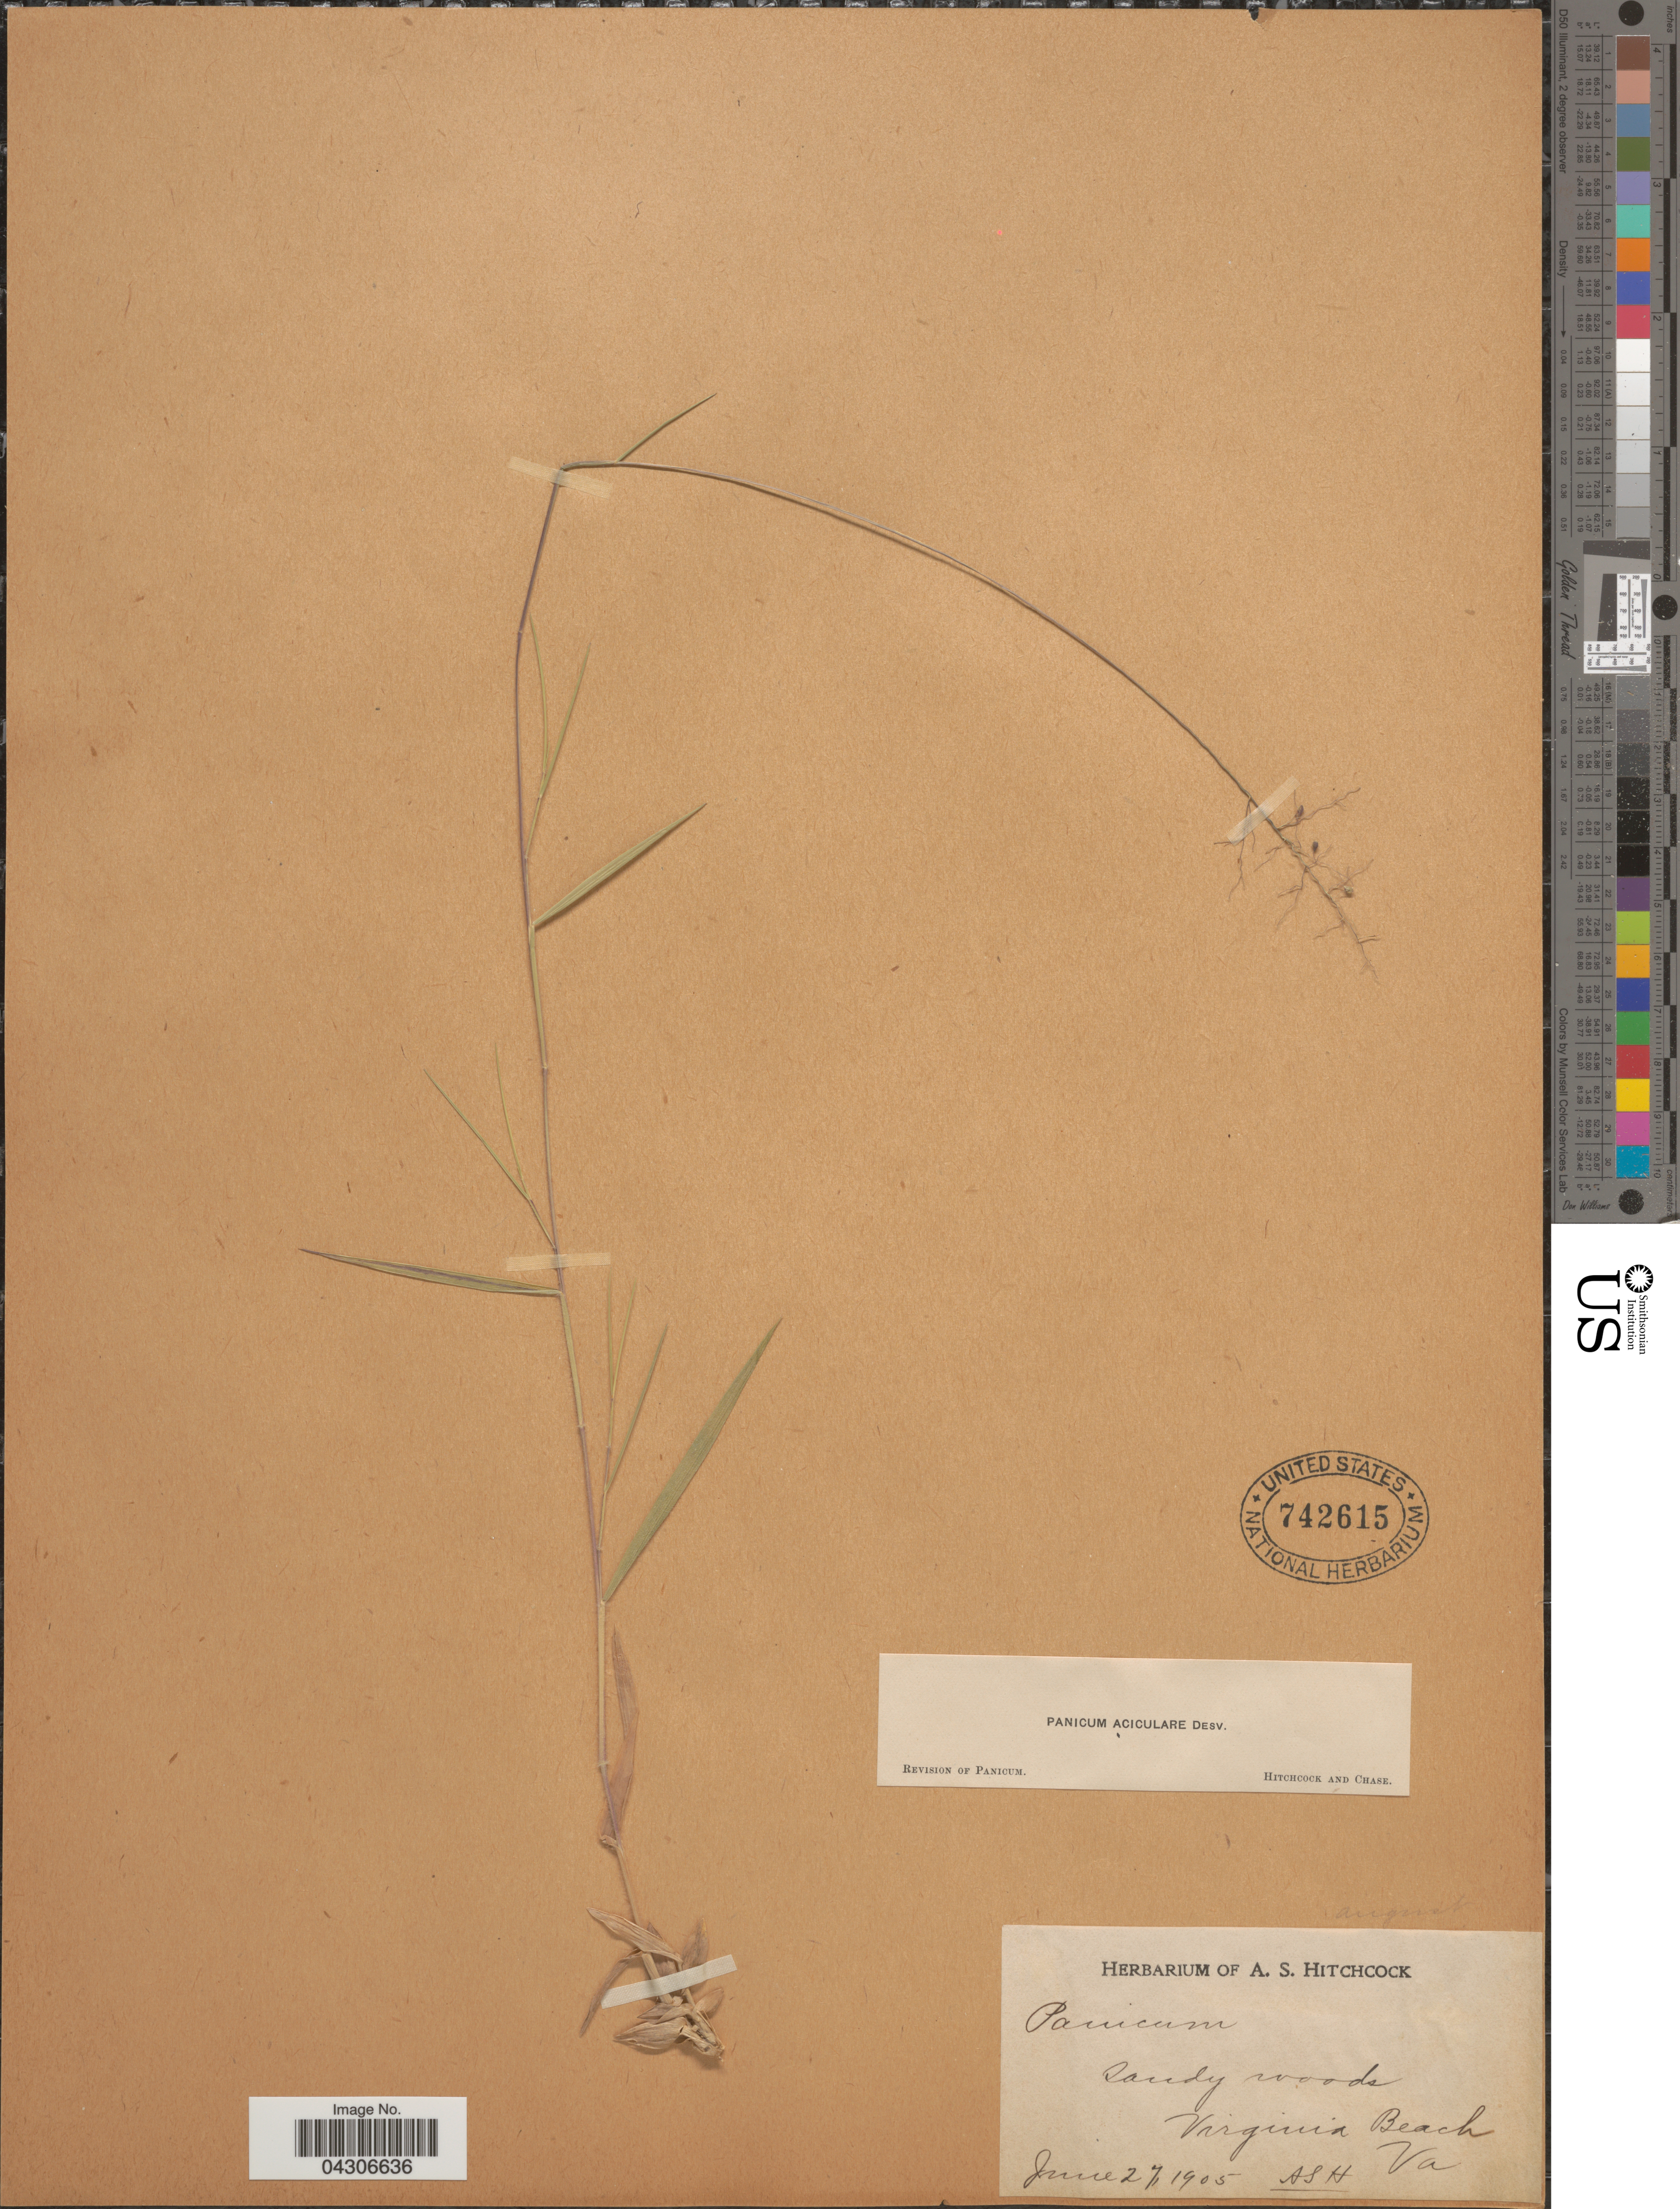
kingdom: Plantae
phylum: Tracheophyta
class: Liliopsida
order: Poales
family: Poaceae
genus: Dichanthelium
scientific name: Dichanthelium aciculare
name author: (Desv. ex Poir.) Gould & C.A. Clark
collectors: A. S. Hitchcock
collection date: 1905-06-27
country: United States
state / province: Virginia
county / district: City of Virginia Beach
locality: Virginia Beach.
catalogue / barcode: US 742615